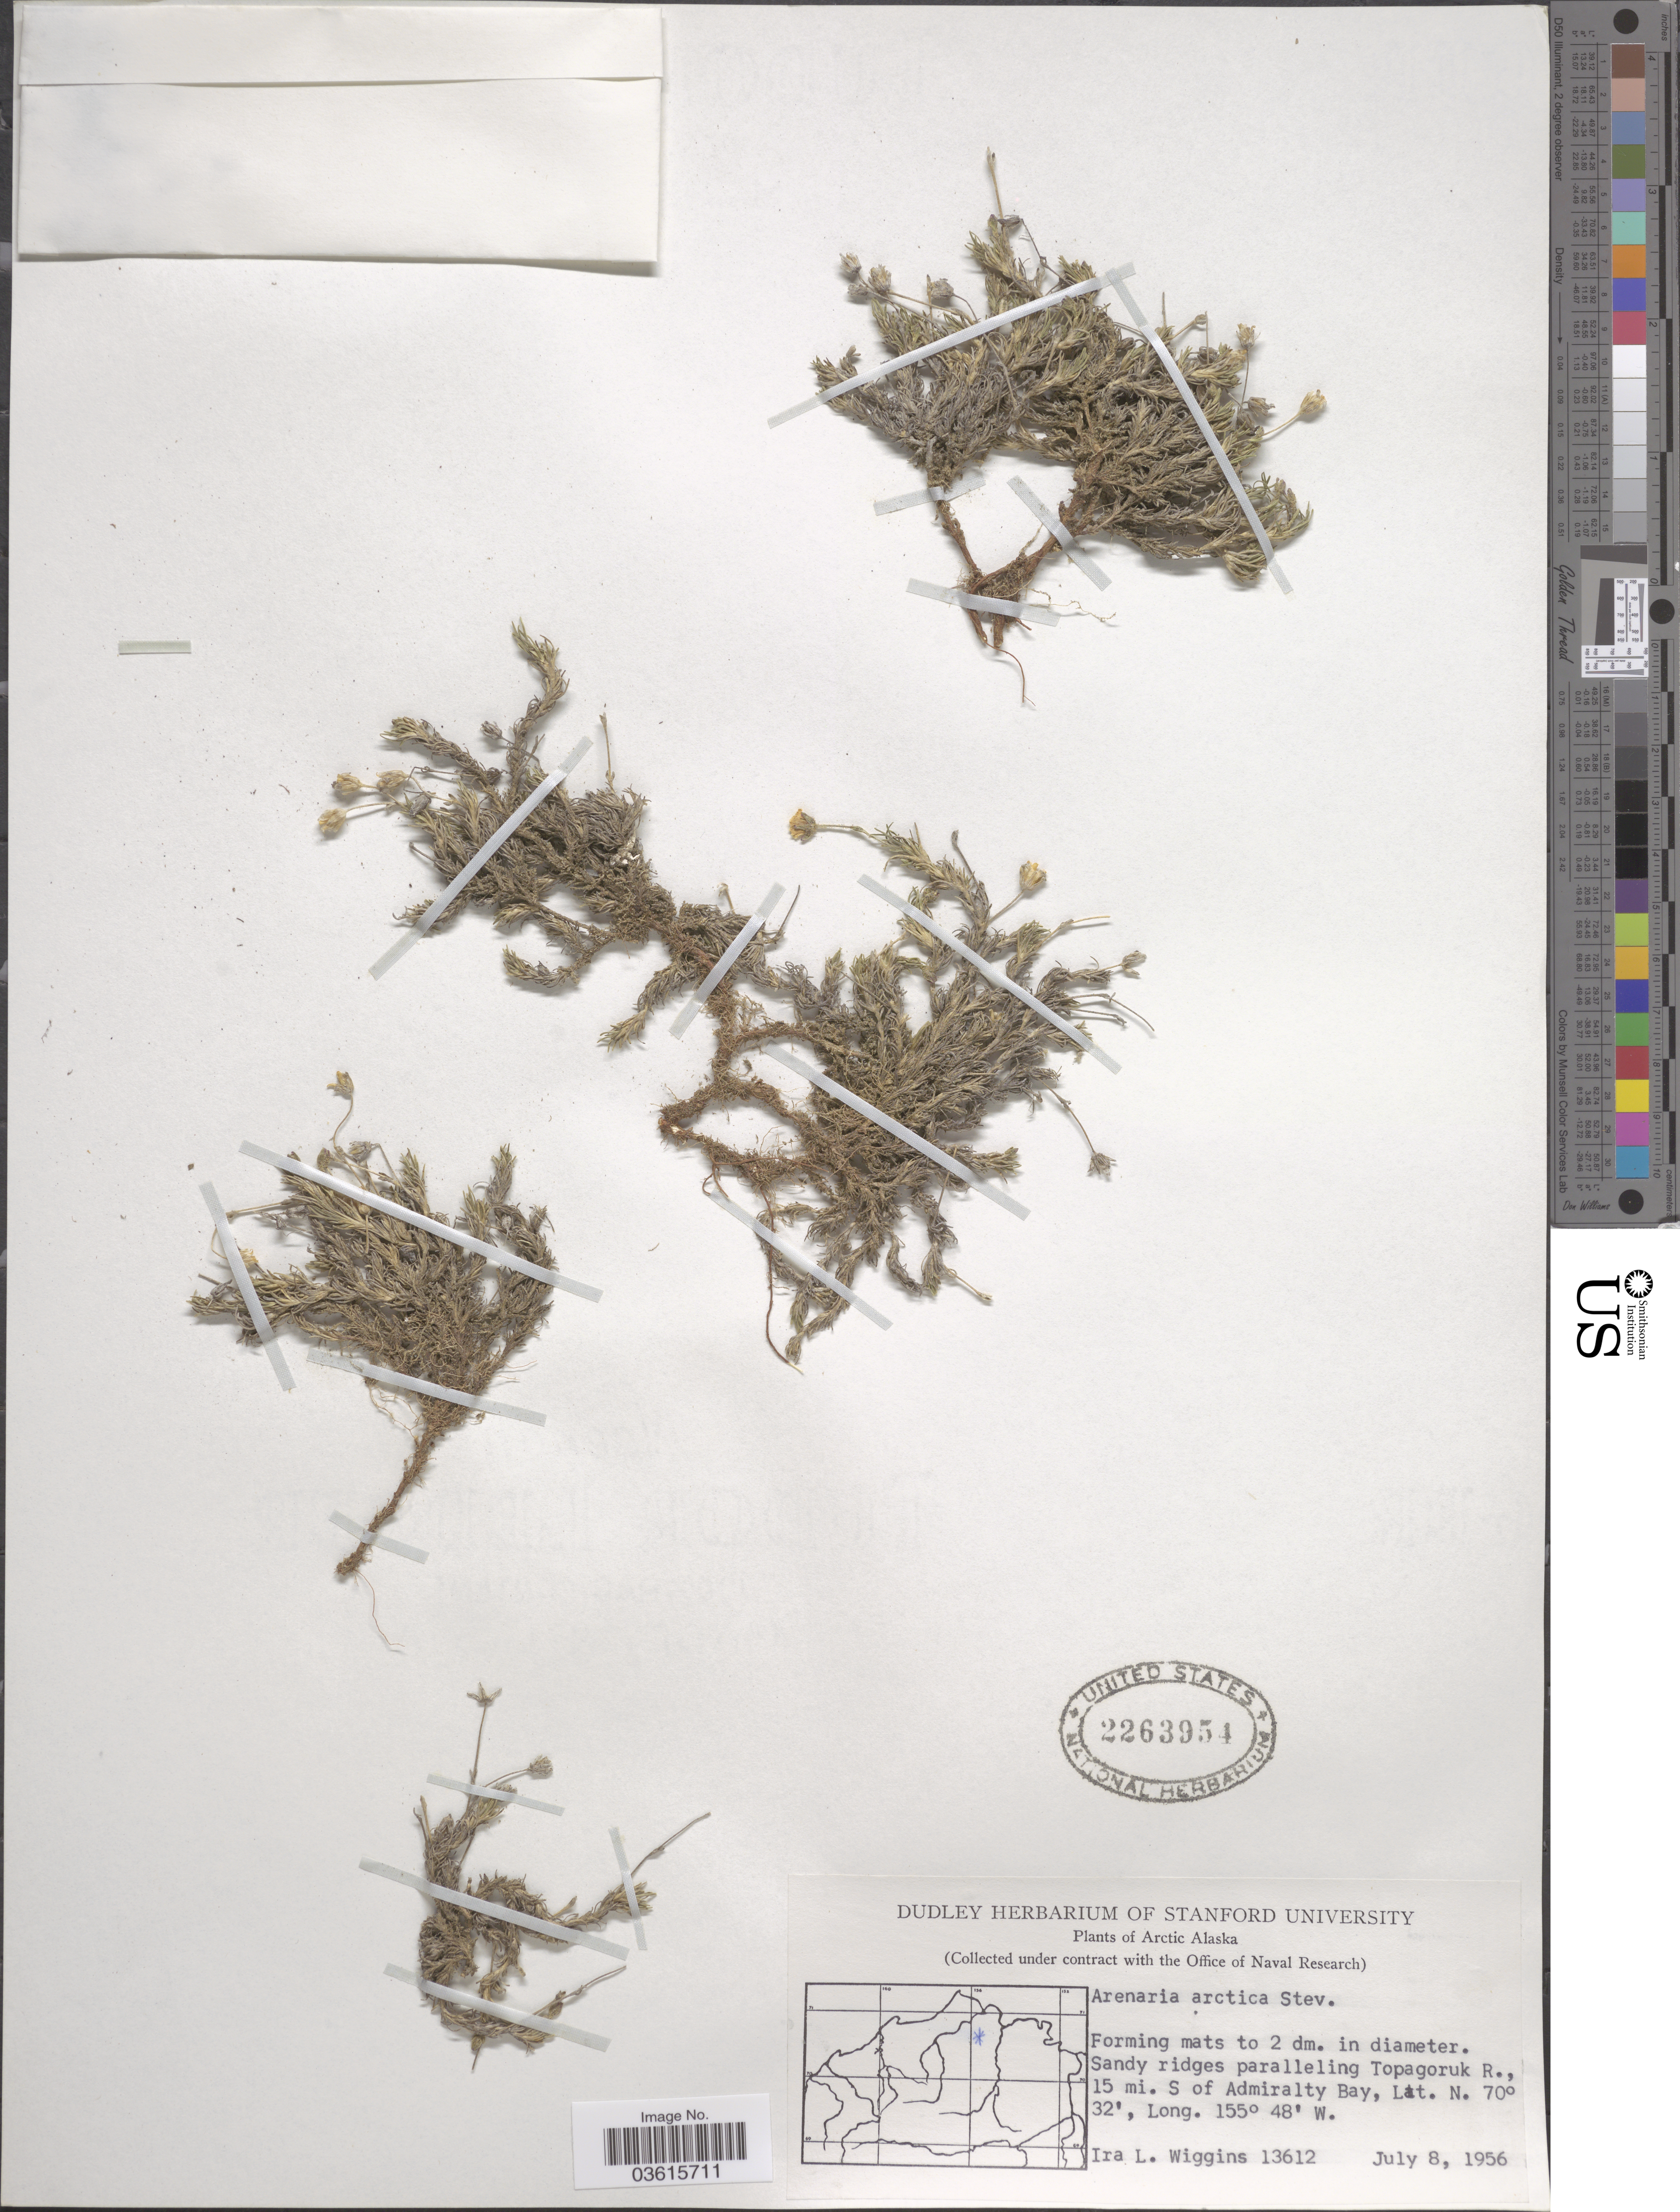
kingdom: Plantae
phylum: Tracheophyta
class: Magnoliopsida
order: Caryophyllales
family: Caryophyllaceae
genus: Cherleria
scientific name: Cherleria arctica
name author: (Steven ex Ser.) A.J. Moore & Dillenb.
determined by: Strong, Mark T., (BOT), Smithsonian Institution - National Museum of Natural History (UNITED STATES)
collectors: I. L. Wiggins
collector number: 13612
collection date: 1956-07-08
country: United States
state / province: Alaska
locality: Arctic Alaska. Sandy ridges paralleling Topagoruk R., 15 mi. S of Admiralty Bay.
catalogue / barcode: US 2263954